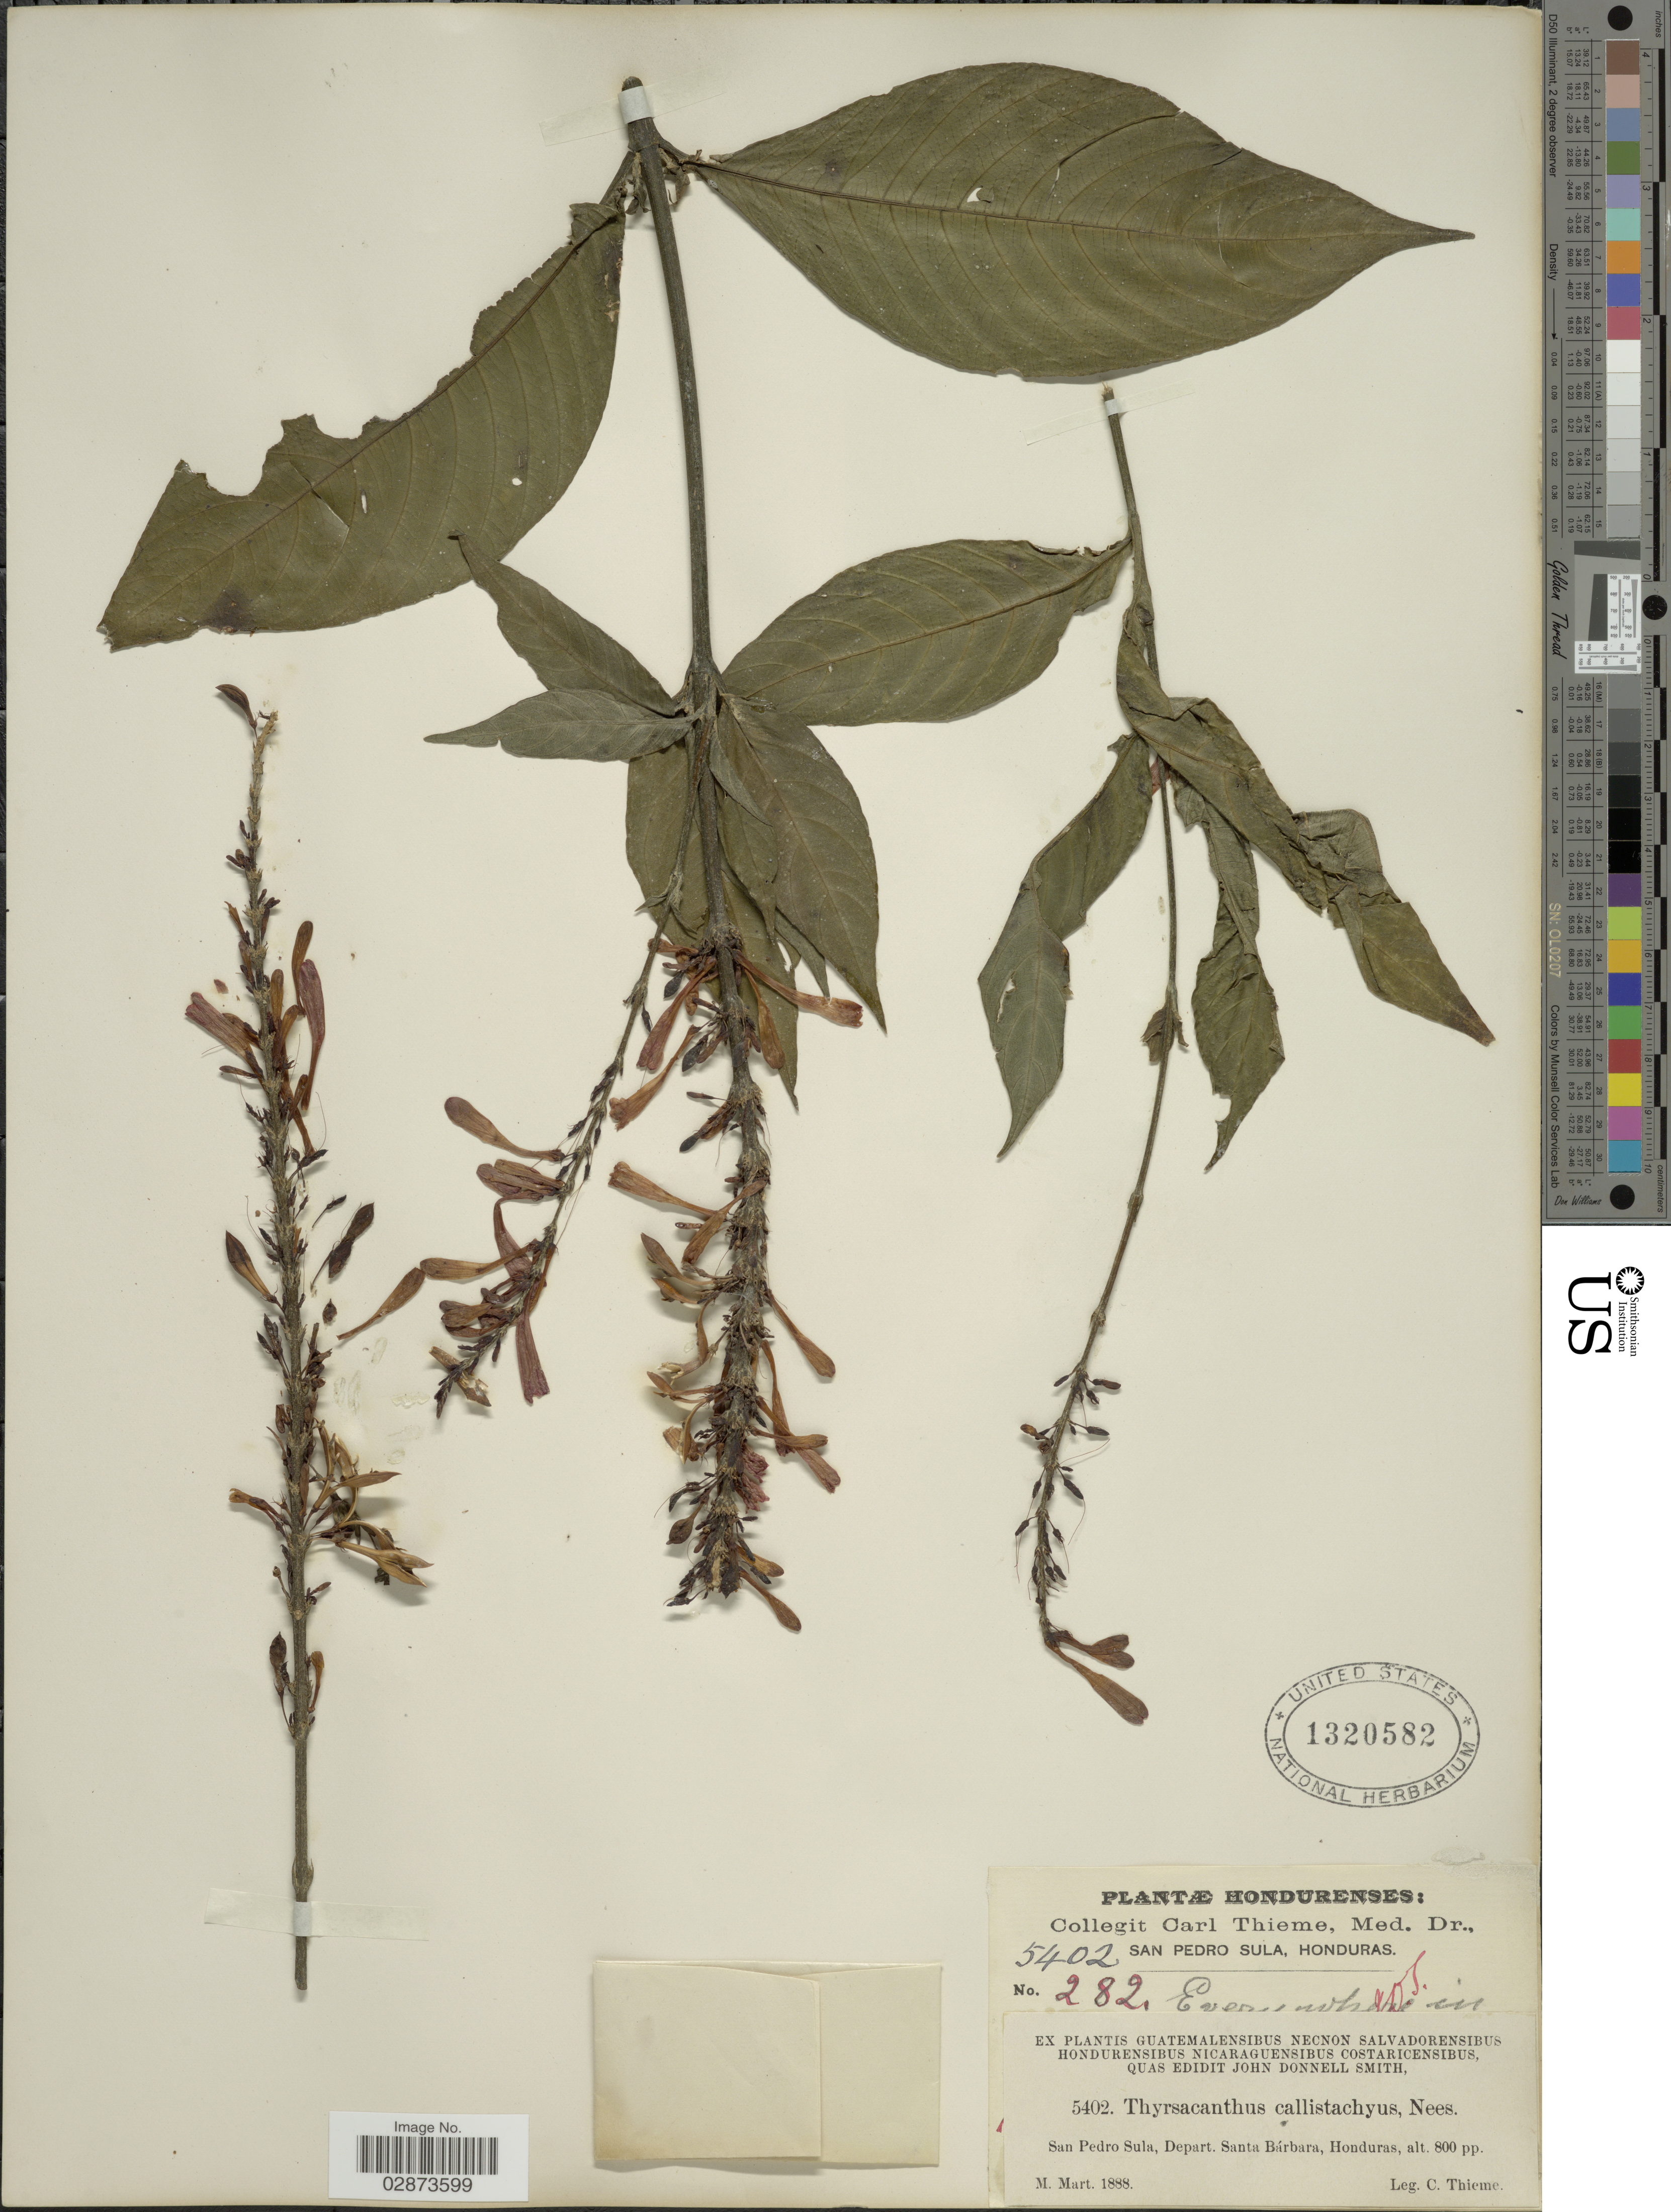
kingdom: Plantae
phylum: Tracheophyta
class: Magnoliopsida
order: Lamiales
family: Acanthaceae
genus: Odontonema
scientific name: Odontonema tubaeforme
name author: (Bertol.) Kuntze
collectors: C. Thieme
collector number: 5402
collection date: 1888-03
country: Honduras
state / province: Santa Bárbara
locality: San Pedro Sula, Depart. Santa Bárbara.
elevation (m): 244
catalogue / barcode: US 1320582